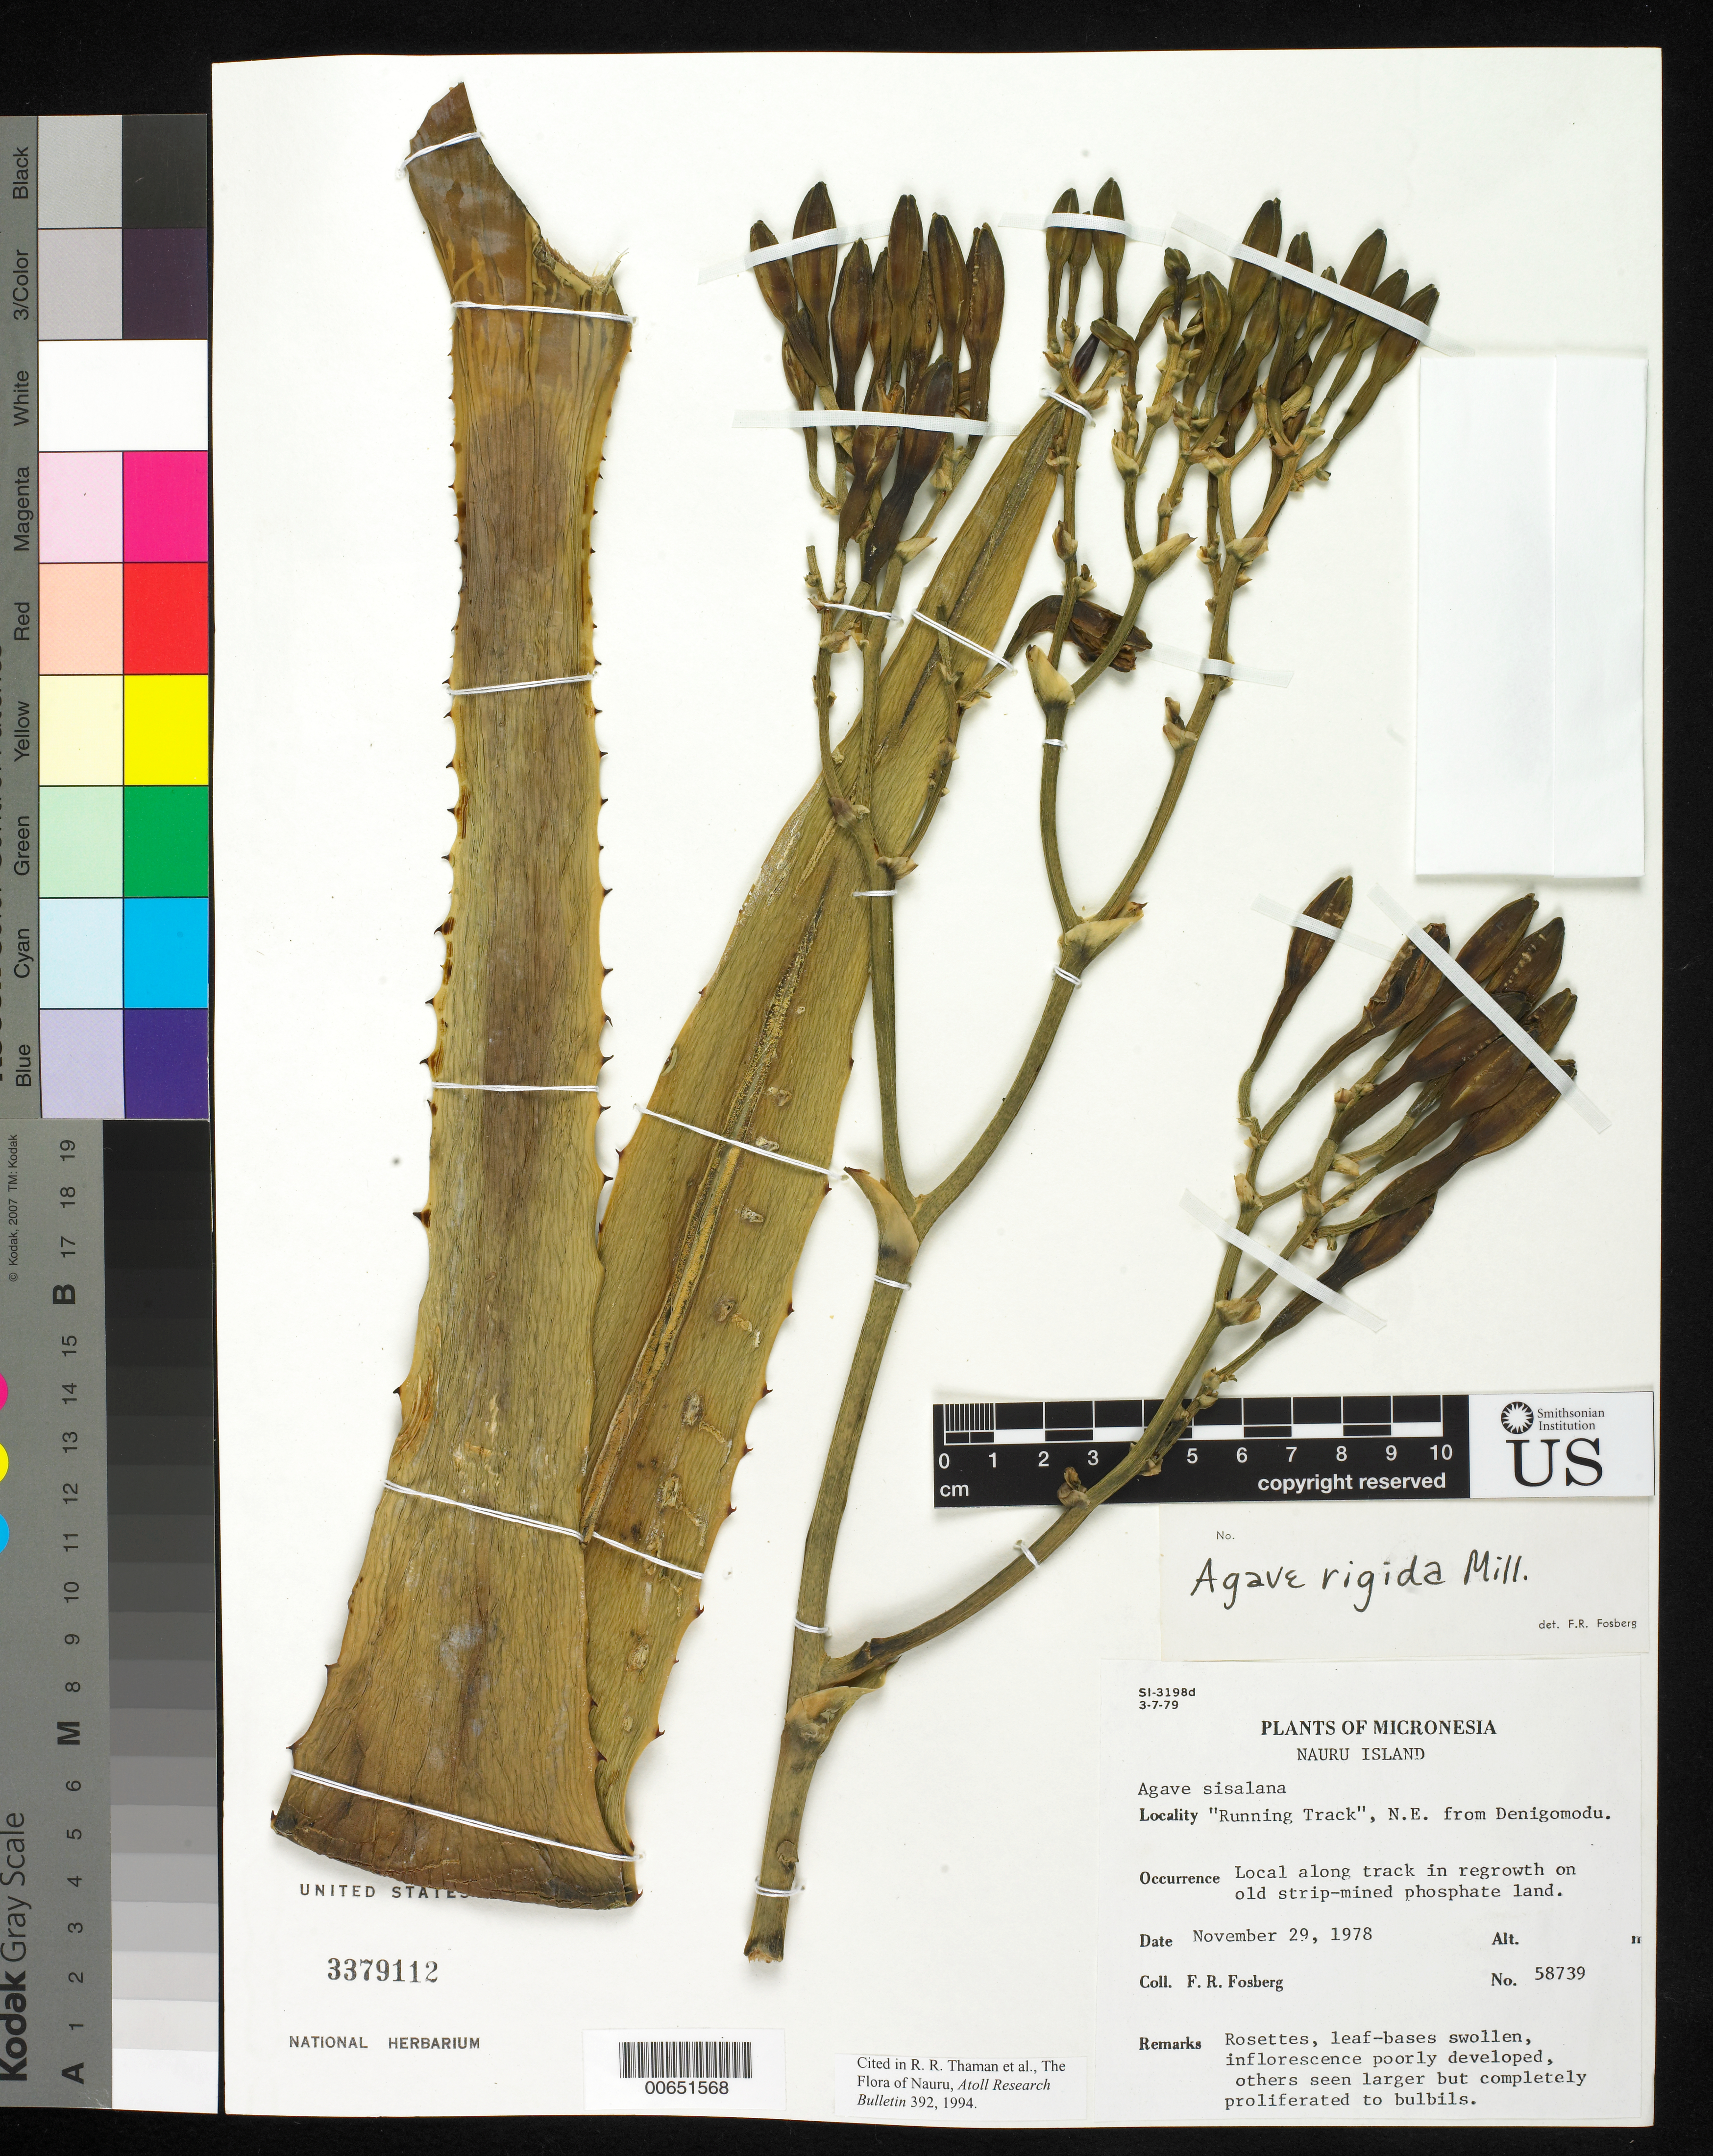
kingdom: Plantae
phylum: Tracheophyta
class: Liliopsida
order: Asparagales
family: Asparagaceae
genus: Agave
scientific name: Agave rigida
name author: Mill.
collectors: F. R. Fosberg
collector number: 58739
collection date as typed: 29 Nov 1978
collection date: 1978-11-29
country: Nauru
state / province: Denigomodu / Nibok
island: Nauru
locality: Ne of denigomodu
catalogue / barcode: US 3379112